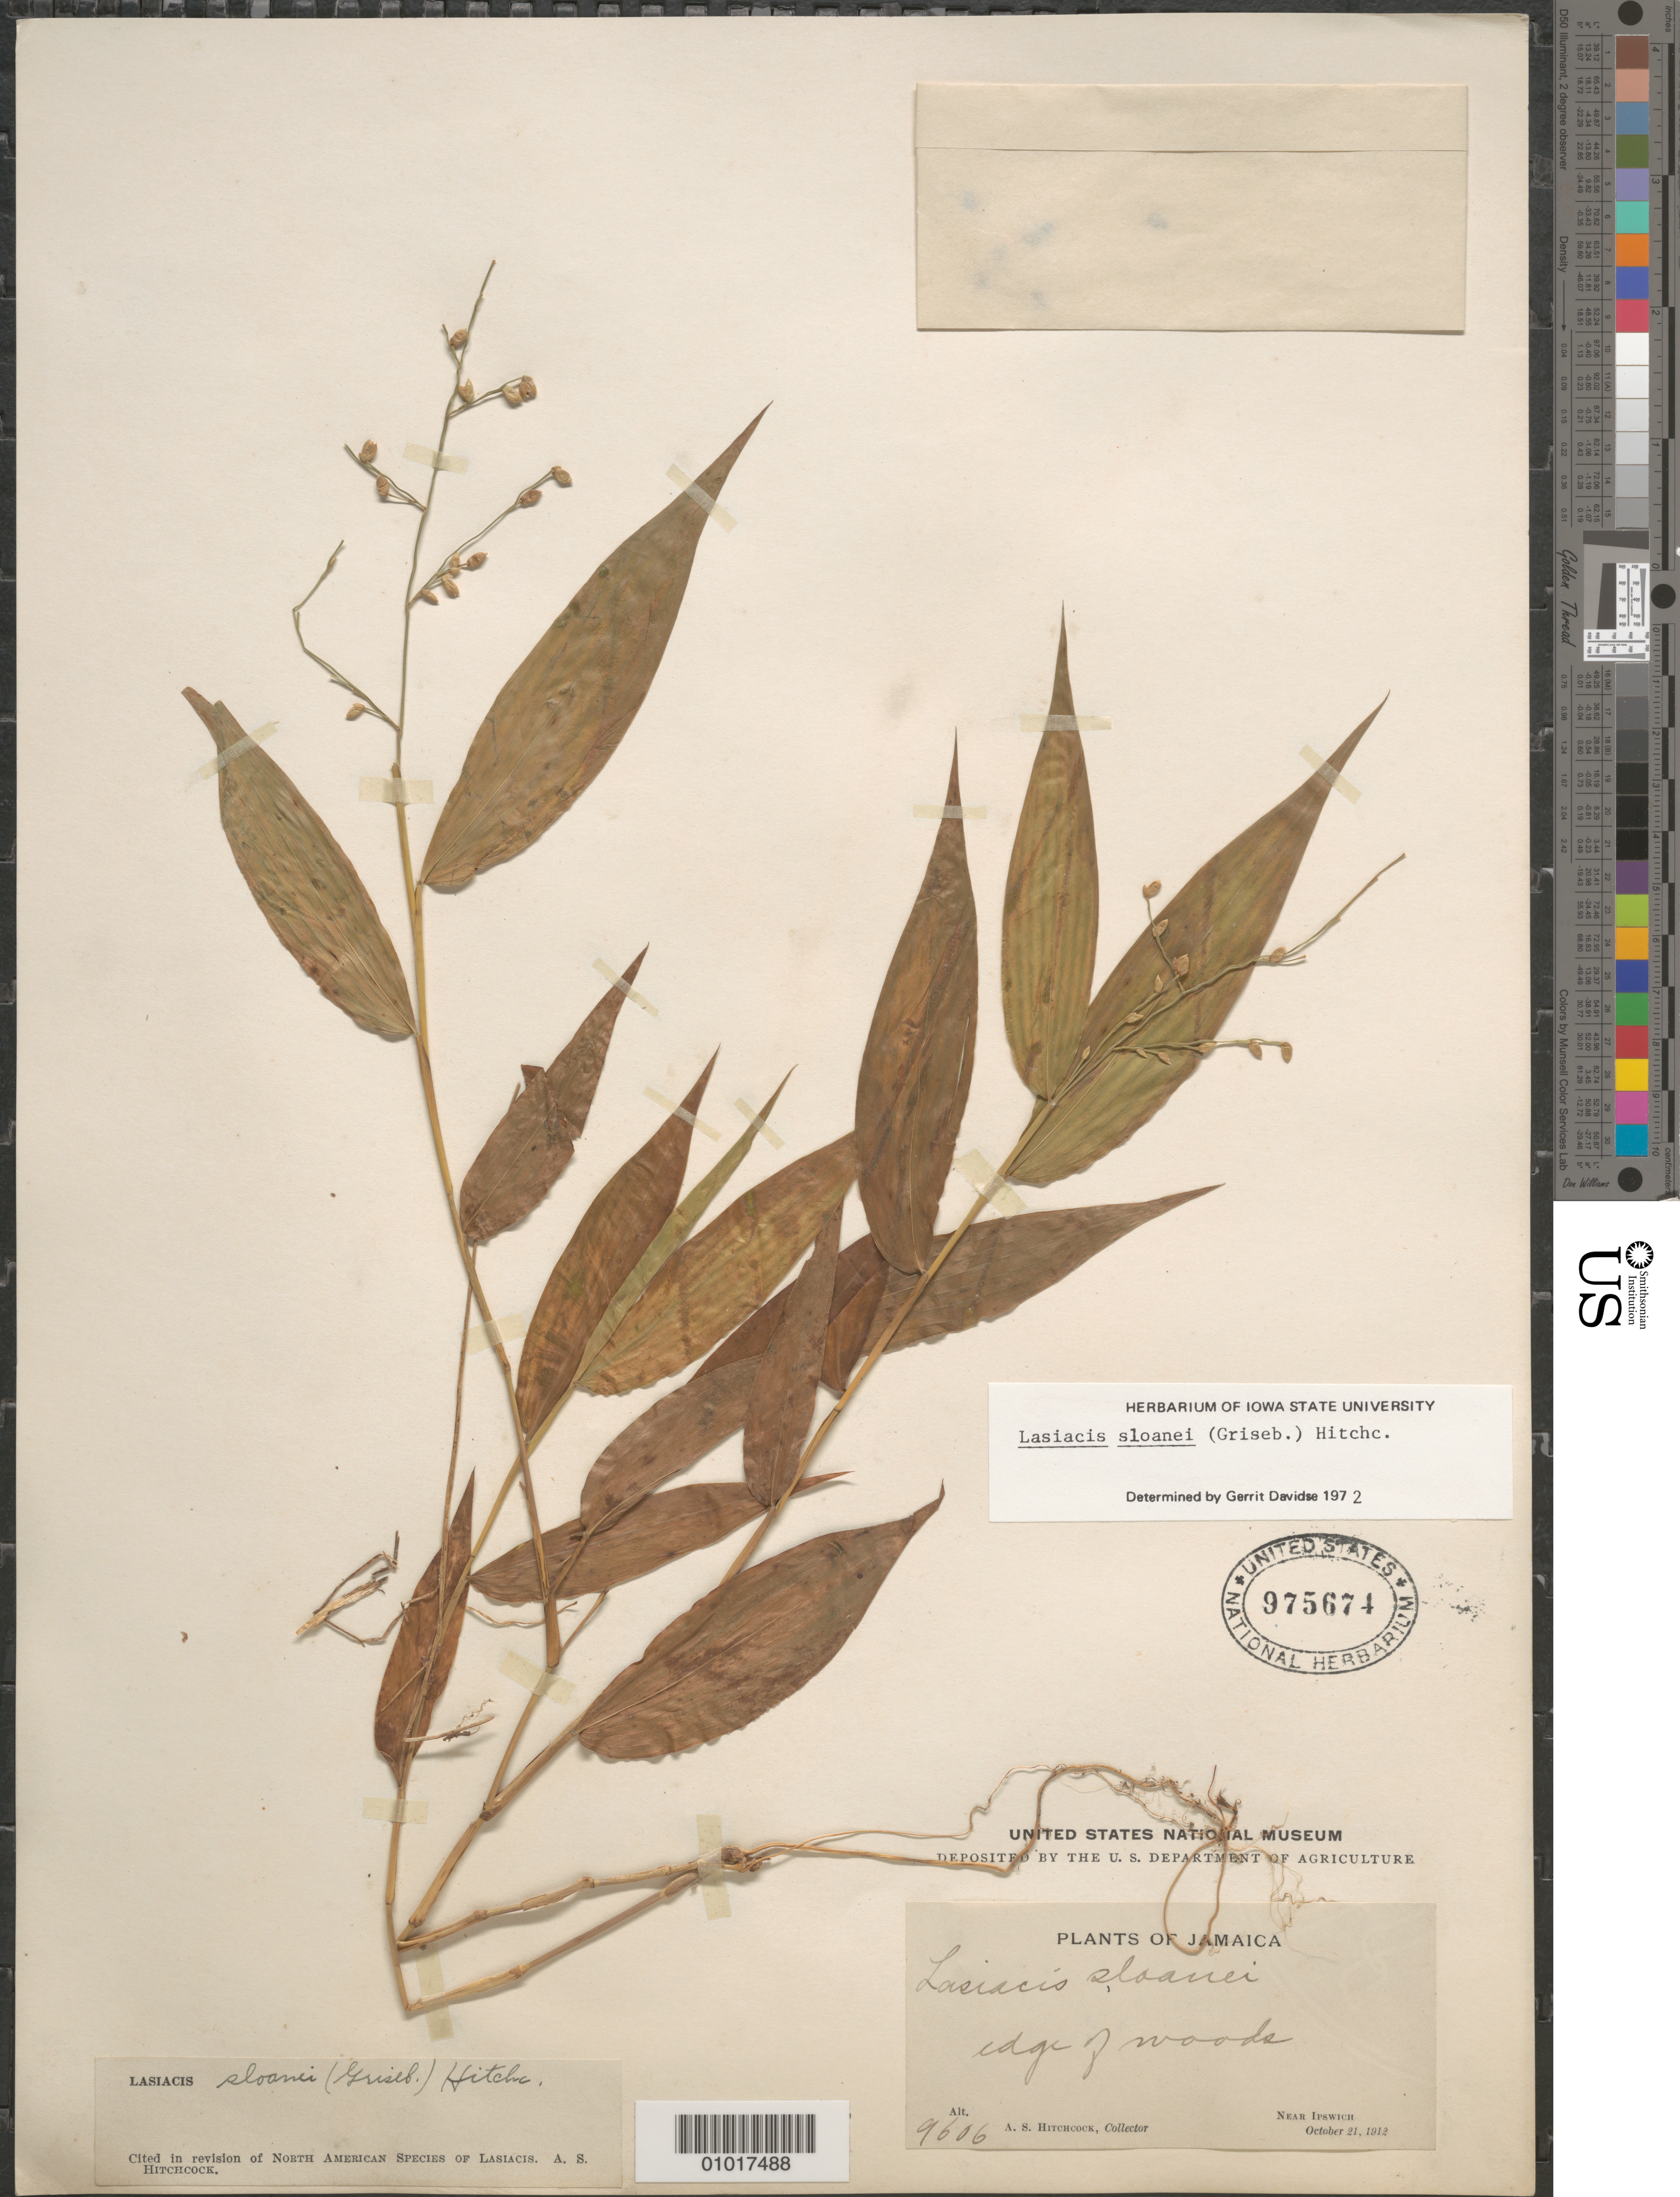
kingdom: Plantae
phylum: Tracheophyta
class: Liliopsida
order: Poales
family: Poaceae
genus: Lasiacis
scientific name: Lasiacis sloanei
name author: (Griseb.) Hitchc.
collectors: A. S. Hitchcock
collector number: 9606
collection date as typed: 21 Oct 1912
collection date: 1912-10-21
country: Jamaica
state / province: Portland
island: Jamaica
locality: Near Ipswich, edge of woods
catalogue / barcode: US 975674